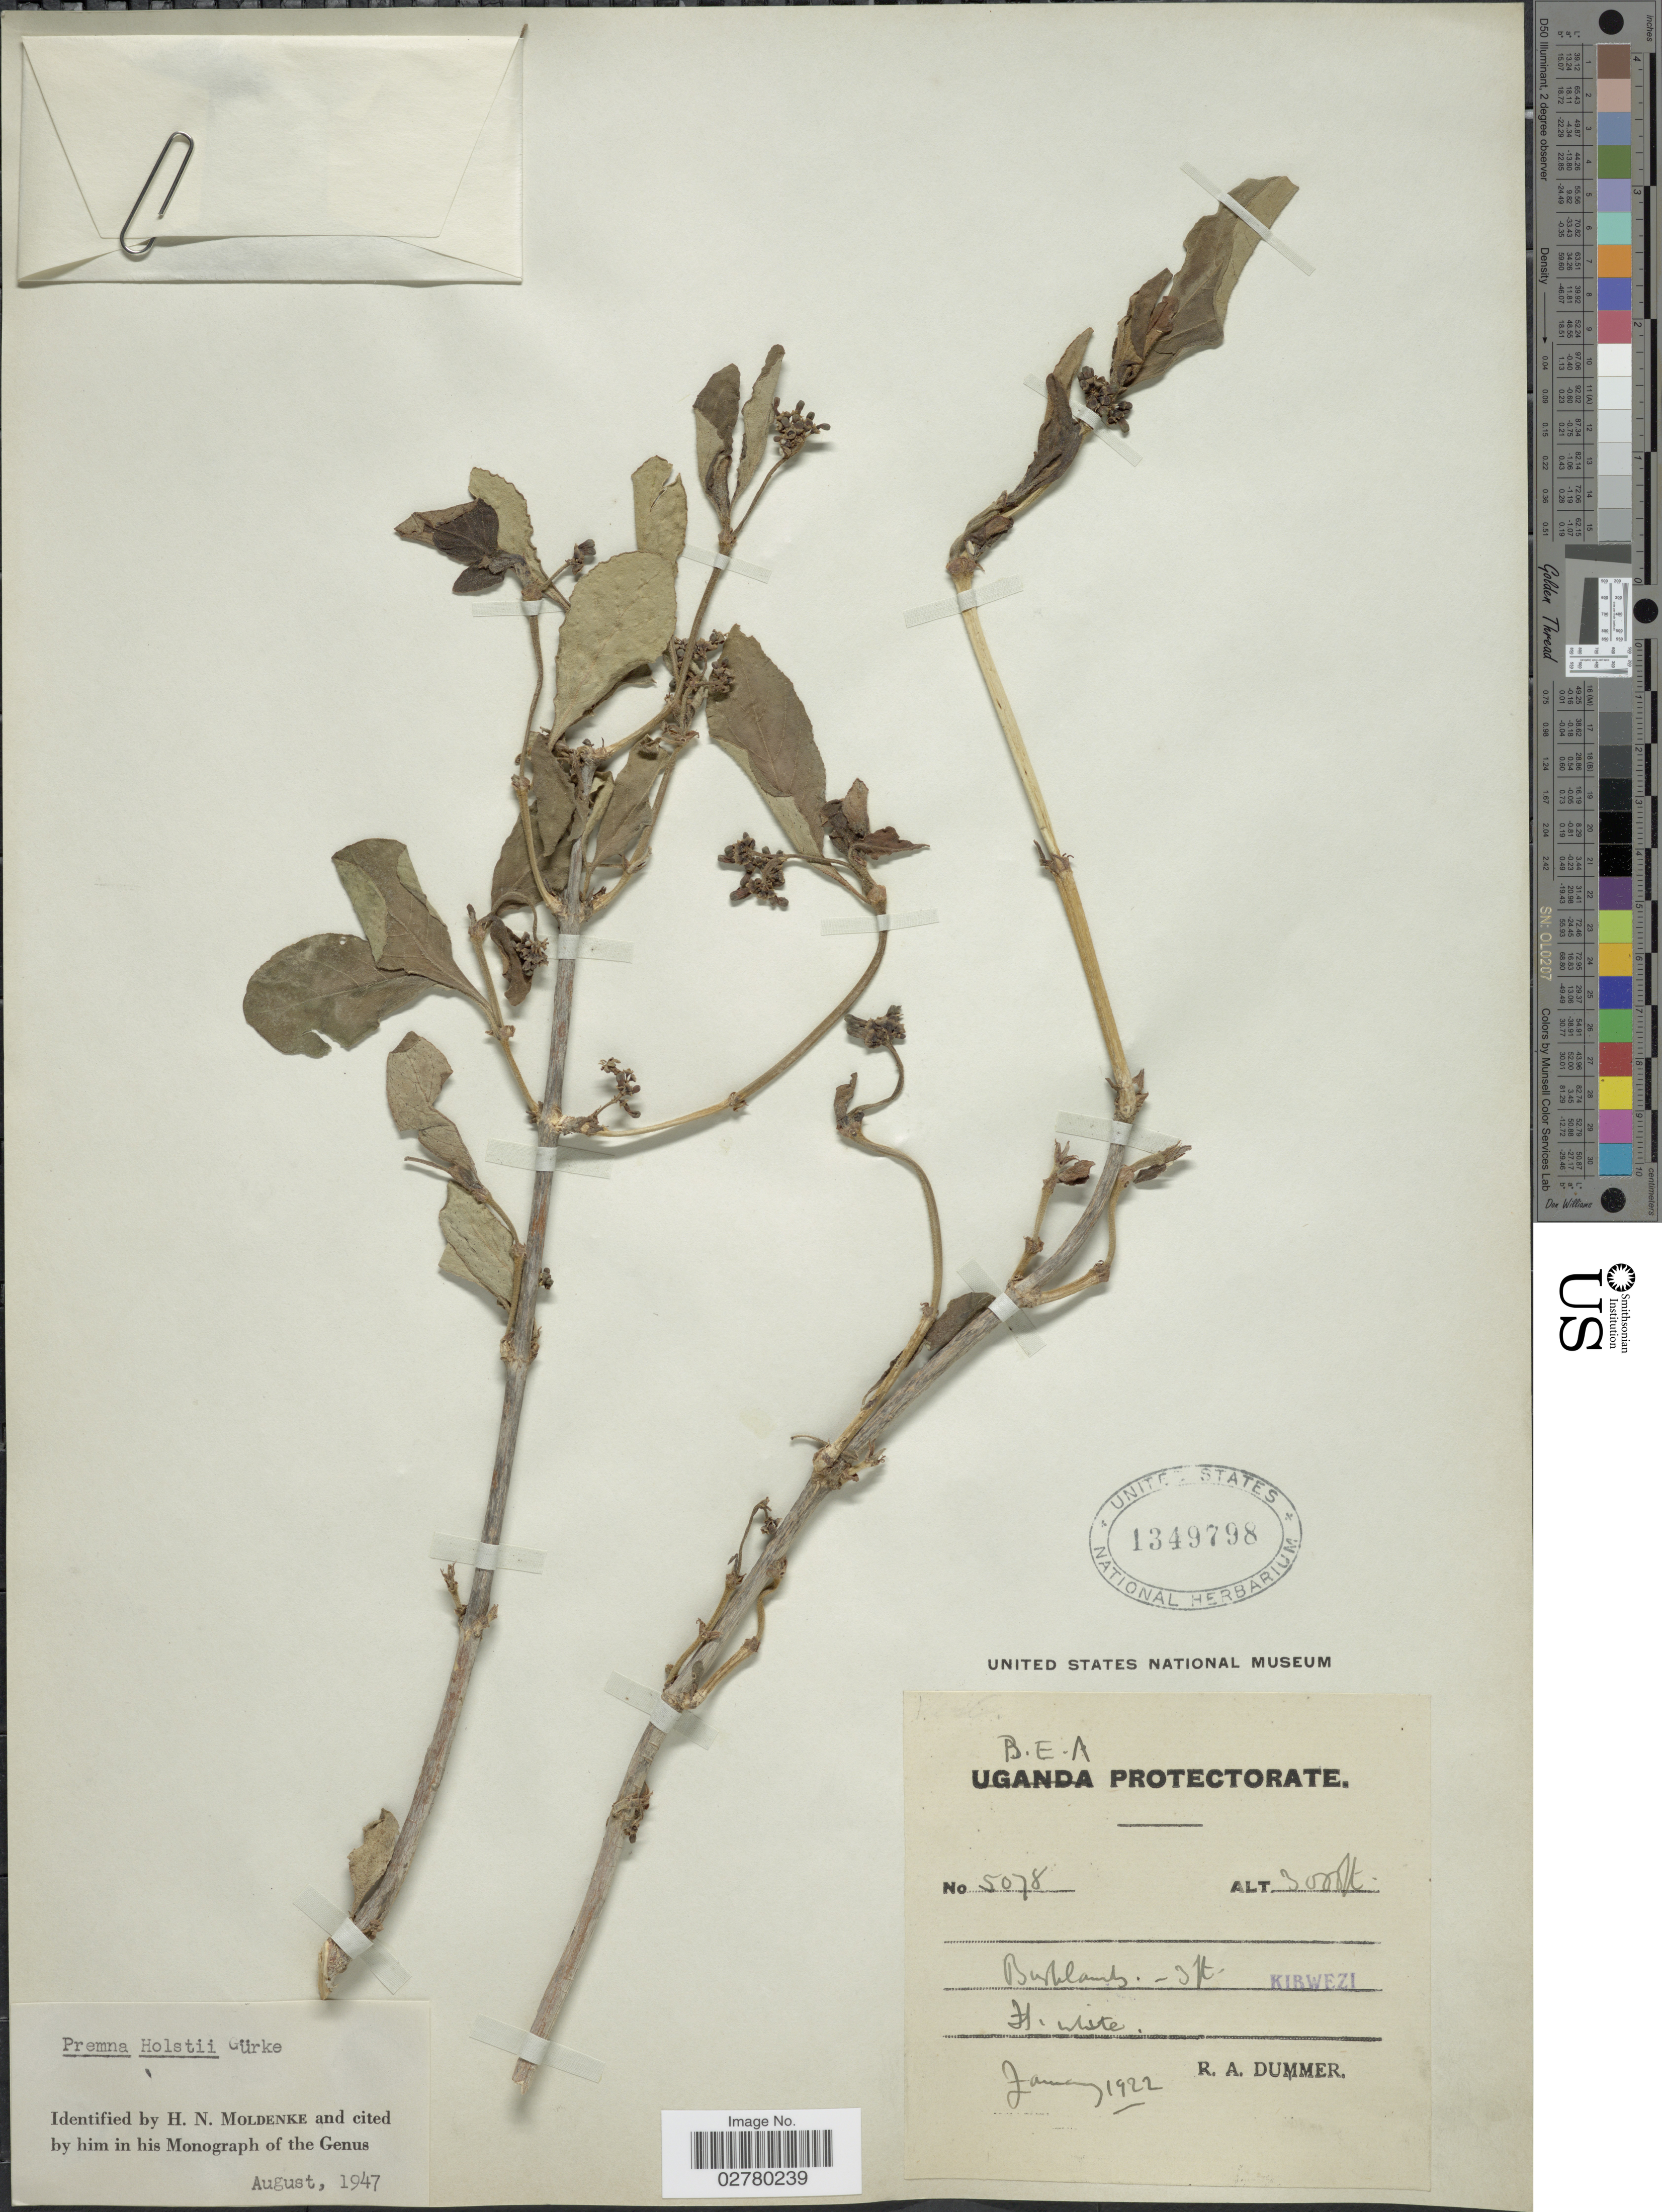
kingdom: Plantae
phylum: Tracheophyta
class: Magnoliopsida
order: Lamiales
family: Lamiaceae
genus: Premna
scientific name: Premna holstii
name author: Gürke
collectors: R. A. Dümmer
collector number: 5078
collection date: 1922-01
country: Kenya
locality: B.E.A. Protectorate, Kibwezi.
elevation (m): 914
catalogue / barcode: US 1349798